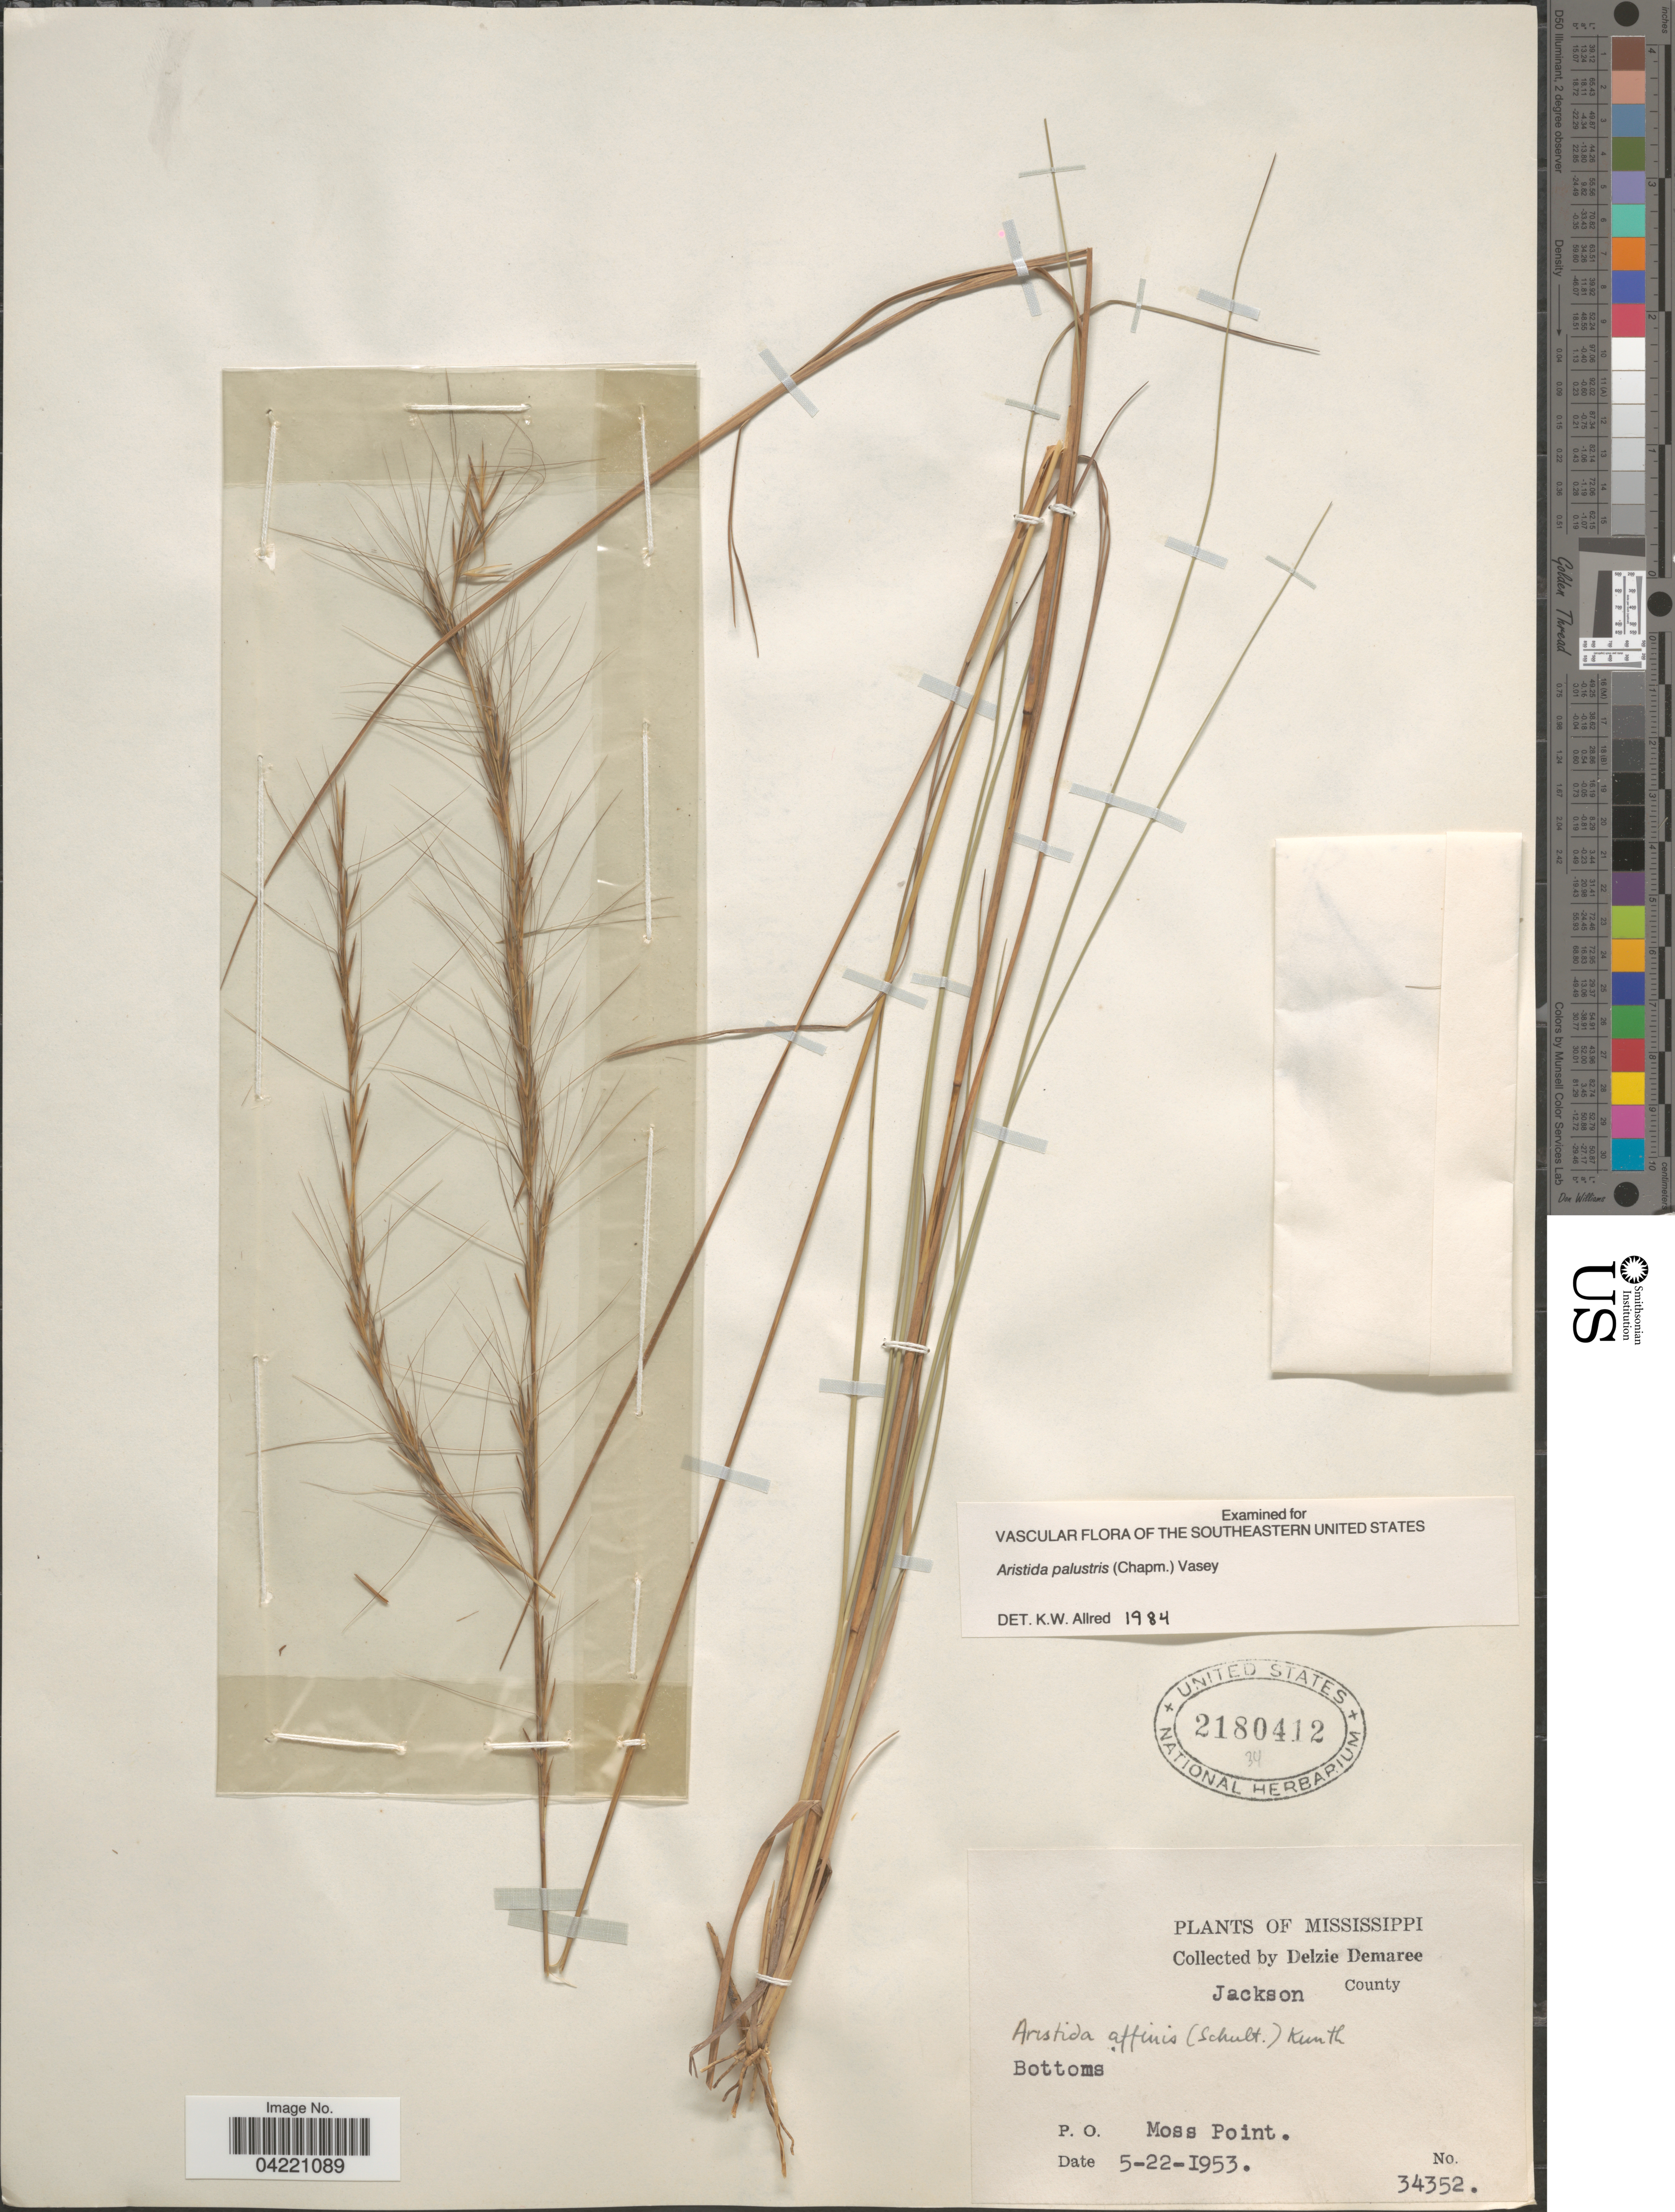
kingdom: Plantae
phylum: Tracheophyta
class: Liliopsida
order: Poales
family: Poaceae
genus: Aristida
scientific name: Aristida palustris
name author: (Chapm.) Vasey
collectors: D. Demaree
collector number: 34352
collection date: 1953-05-22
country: United States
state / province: Mississippi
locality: Jackson County. P.O. Moss Point.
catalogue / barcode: US 2180412